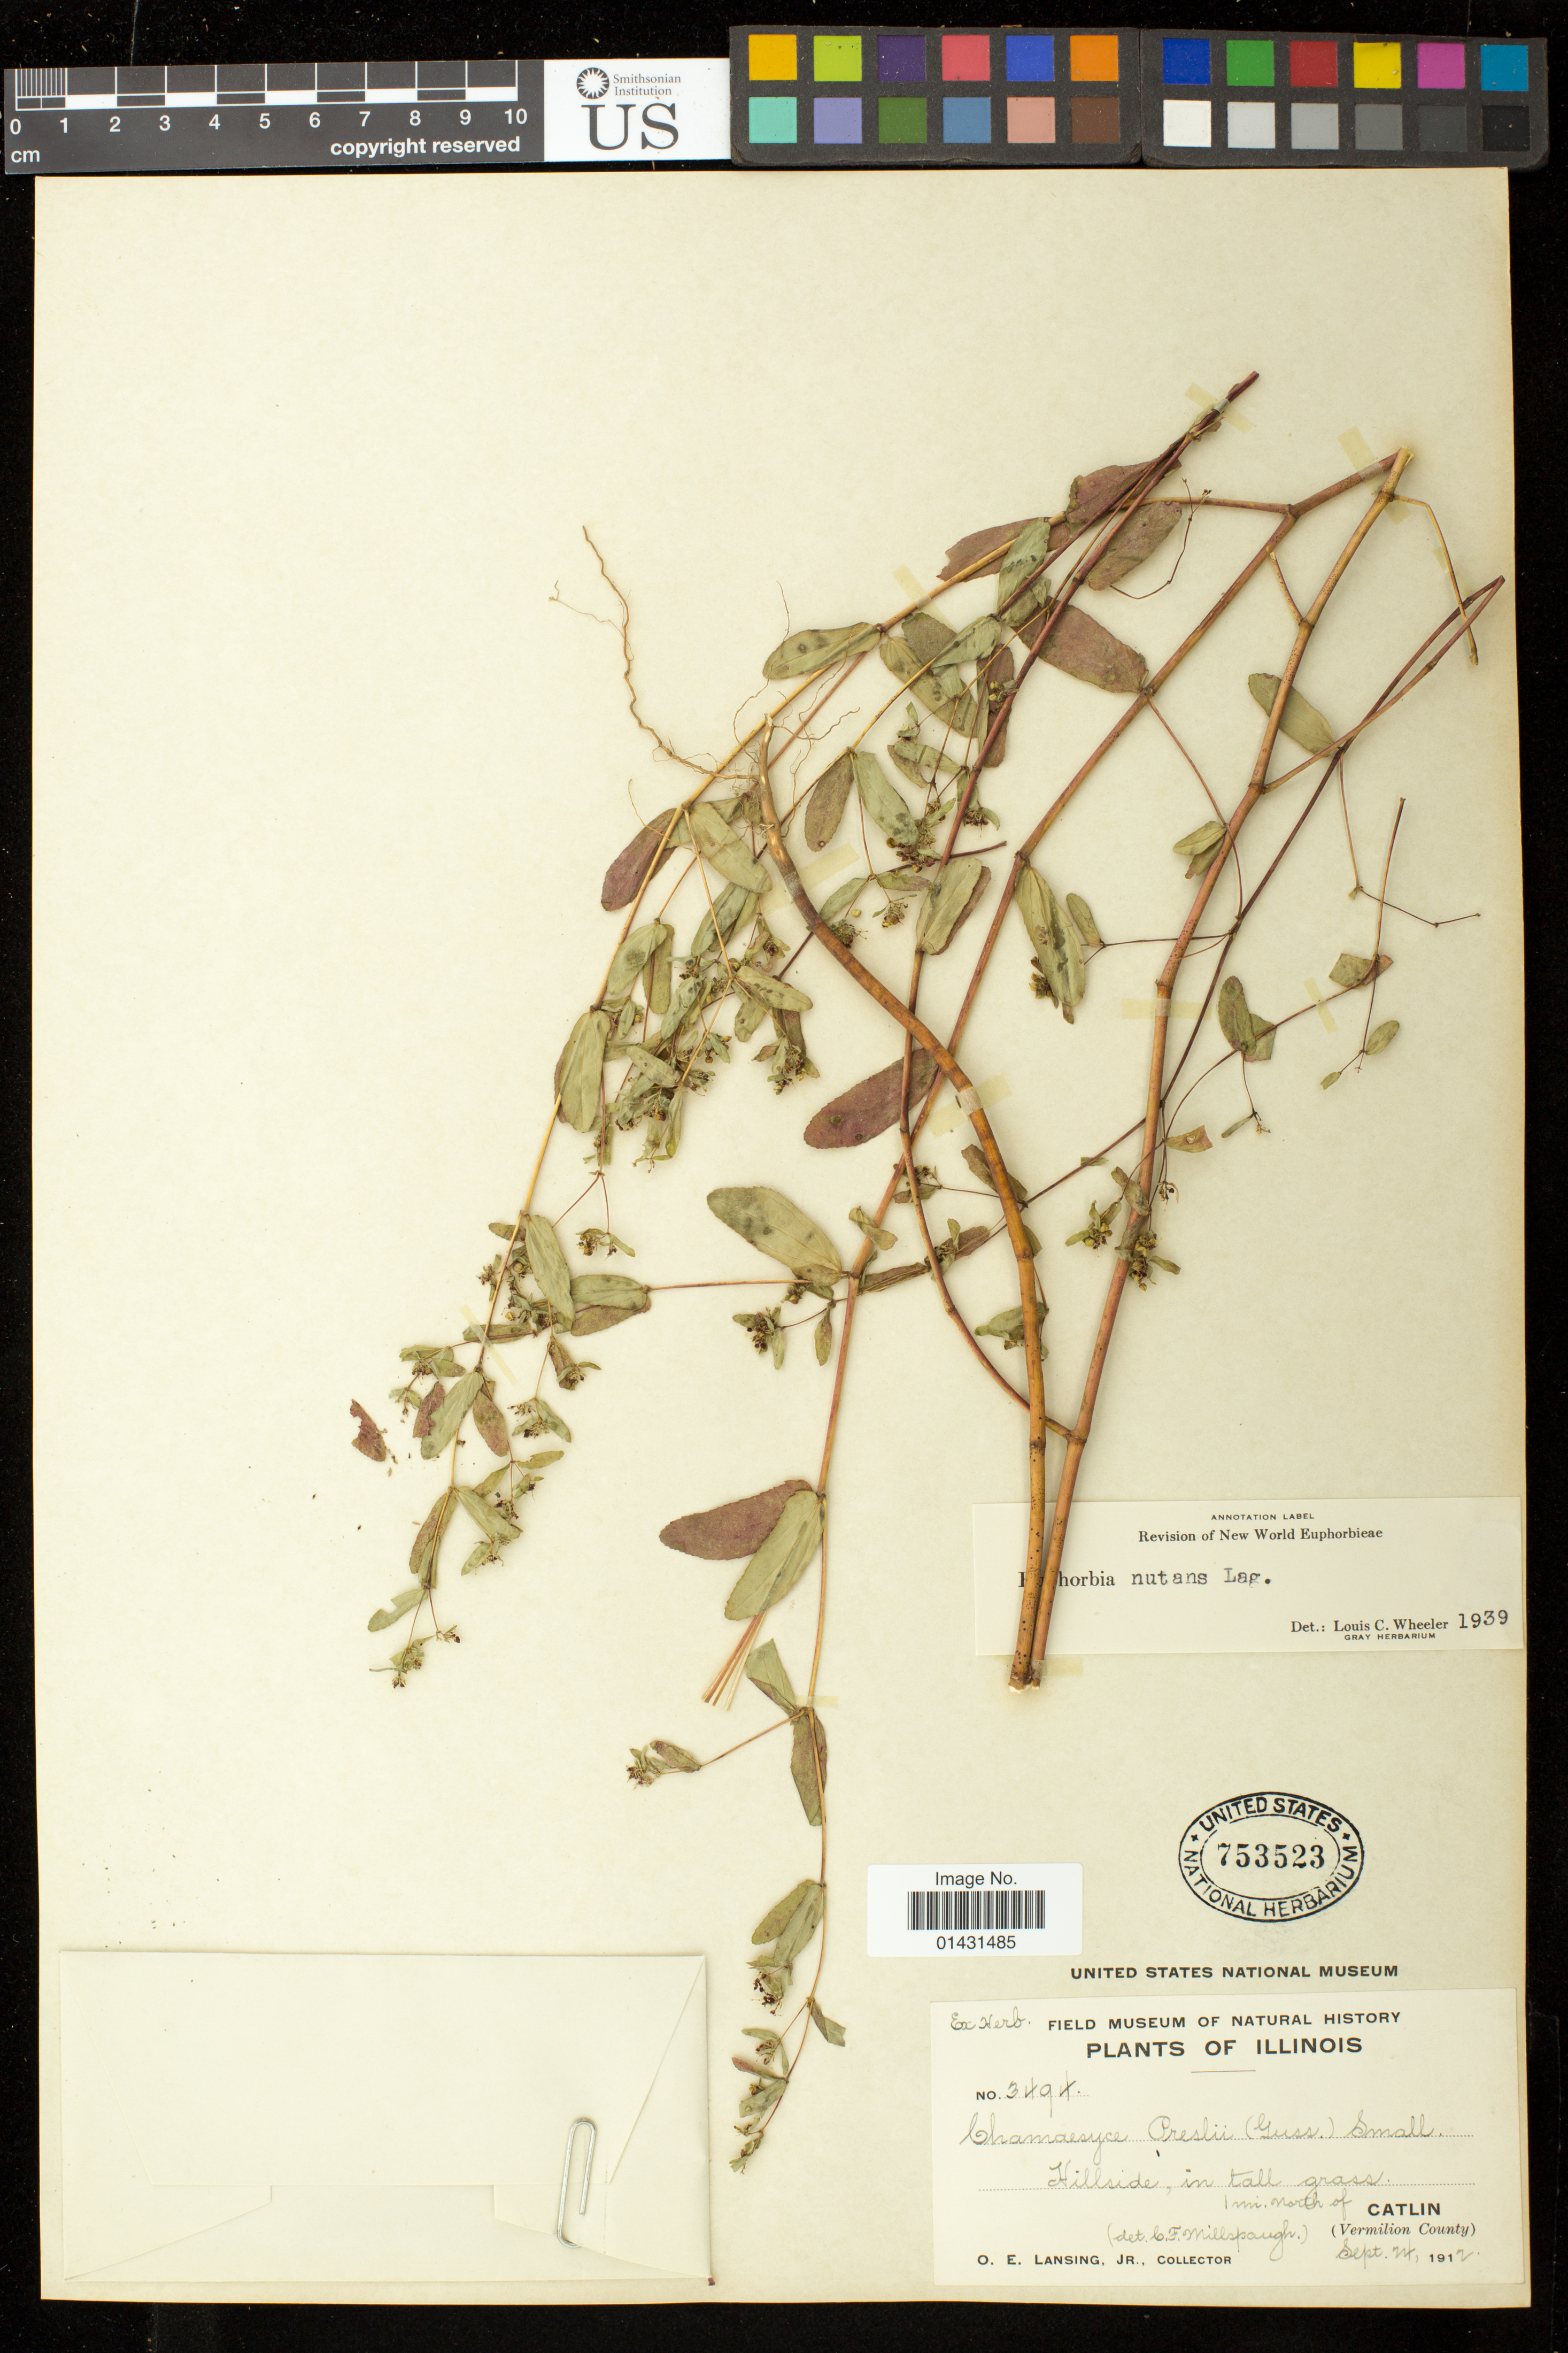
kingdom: Plantae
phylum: Tracheophyta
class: Magnoliopsida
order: Malpighiales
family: Euphorbiaceae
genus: Euphorbia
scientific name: Euphorbia maculata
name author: L.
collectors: O. Lansing Jr.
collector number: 3494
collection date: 1912-09-24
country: United States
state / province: Illinois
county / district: Vermilion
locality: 1 mi. north of Catlin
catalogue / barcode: US 753523